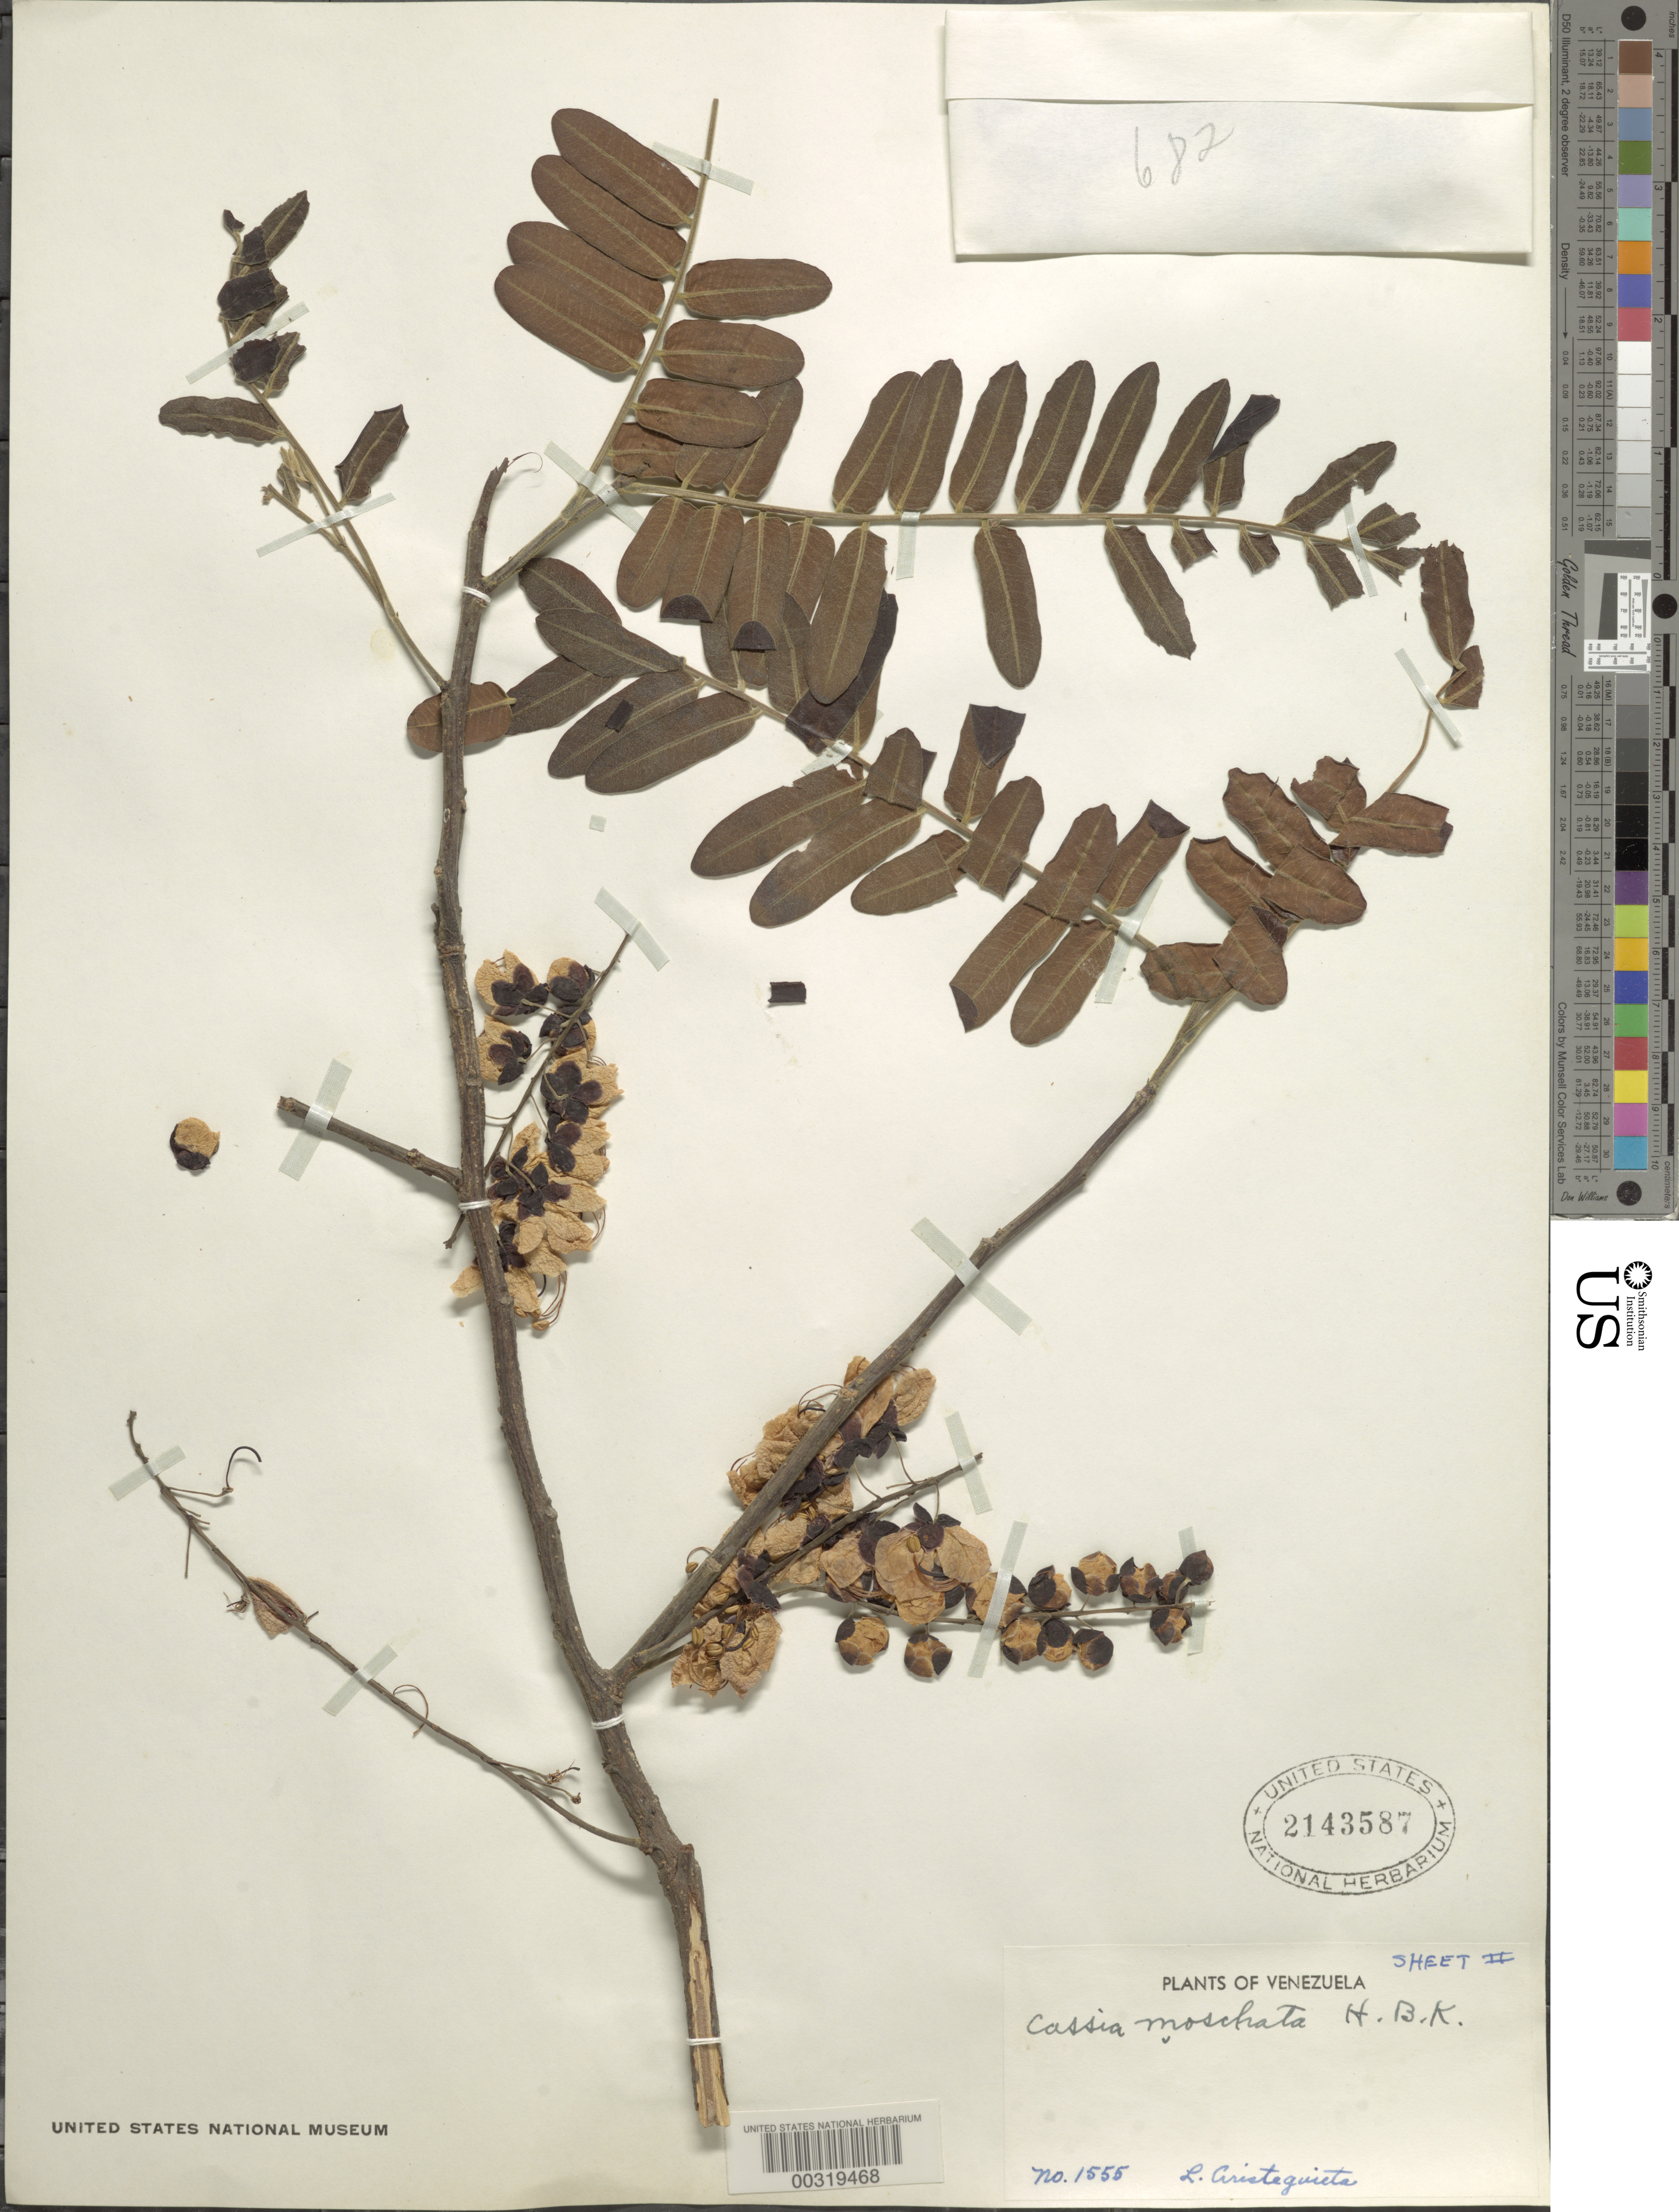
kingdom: Plantae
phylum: Tracheophyta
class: Magnoliopsida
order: Fabales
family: Fabaceae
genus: Cassia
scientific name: Cassia moschata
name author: Kunth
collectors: L. Aristeguieta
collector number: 1555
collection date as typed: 07 Feb 1953 to 17 Feb 1953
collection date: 1953-02-07/1953-02-17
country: Venezuela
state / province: Carabobo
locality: Along the road valencia-campo de carabobo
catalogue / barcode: US 2143587